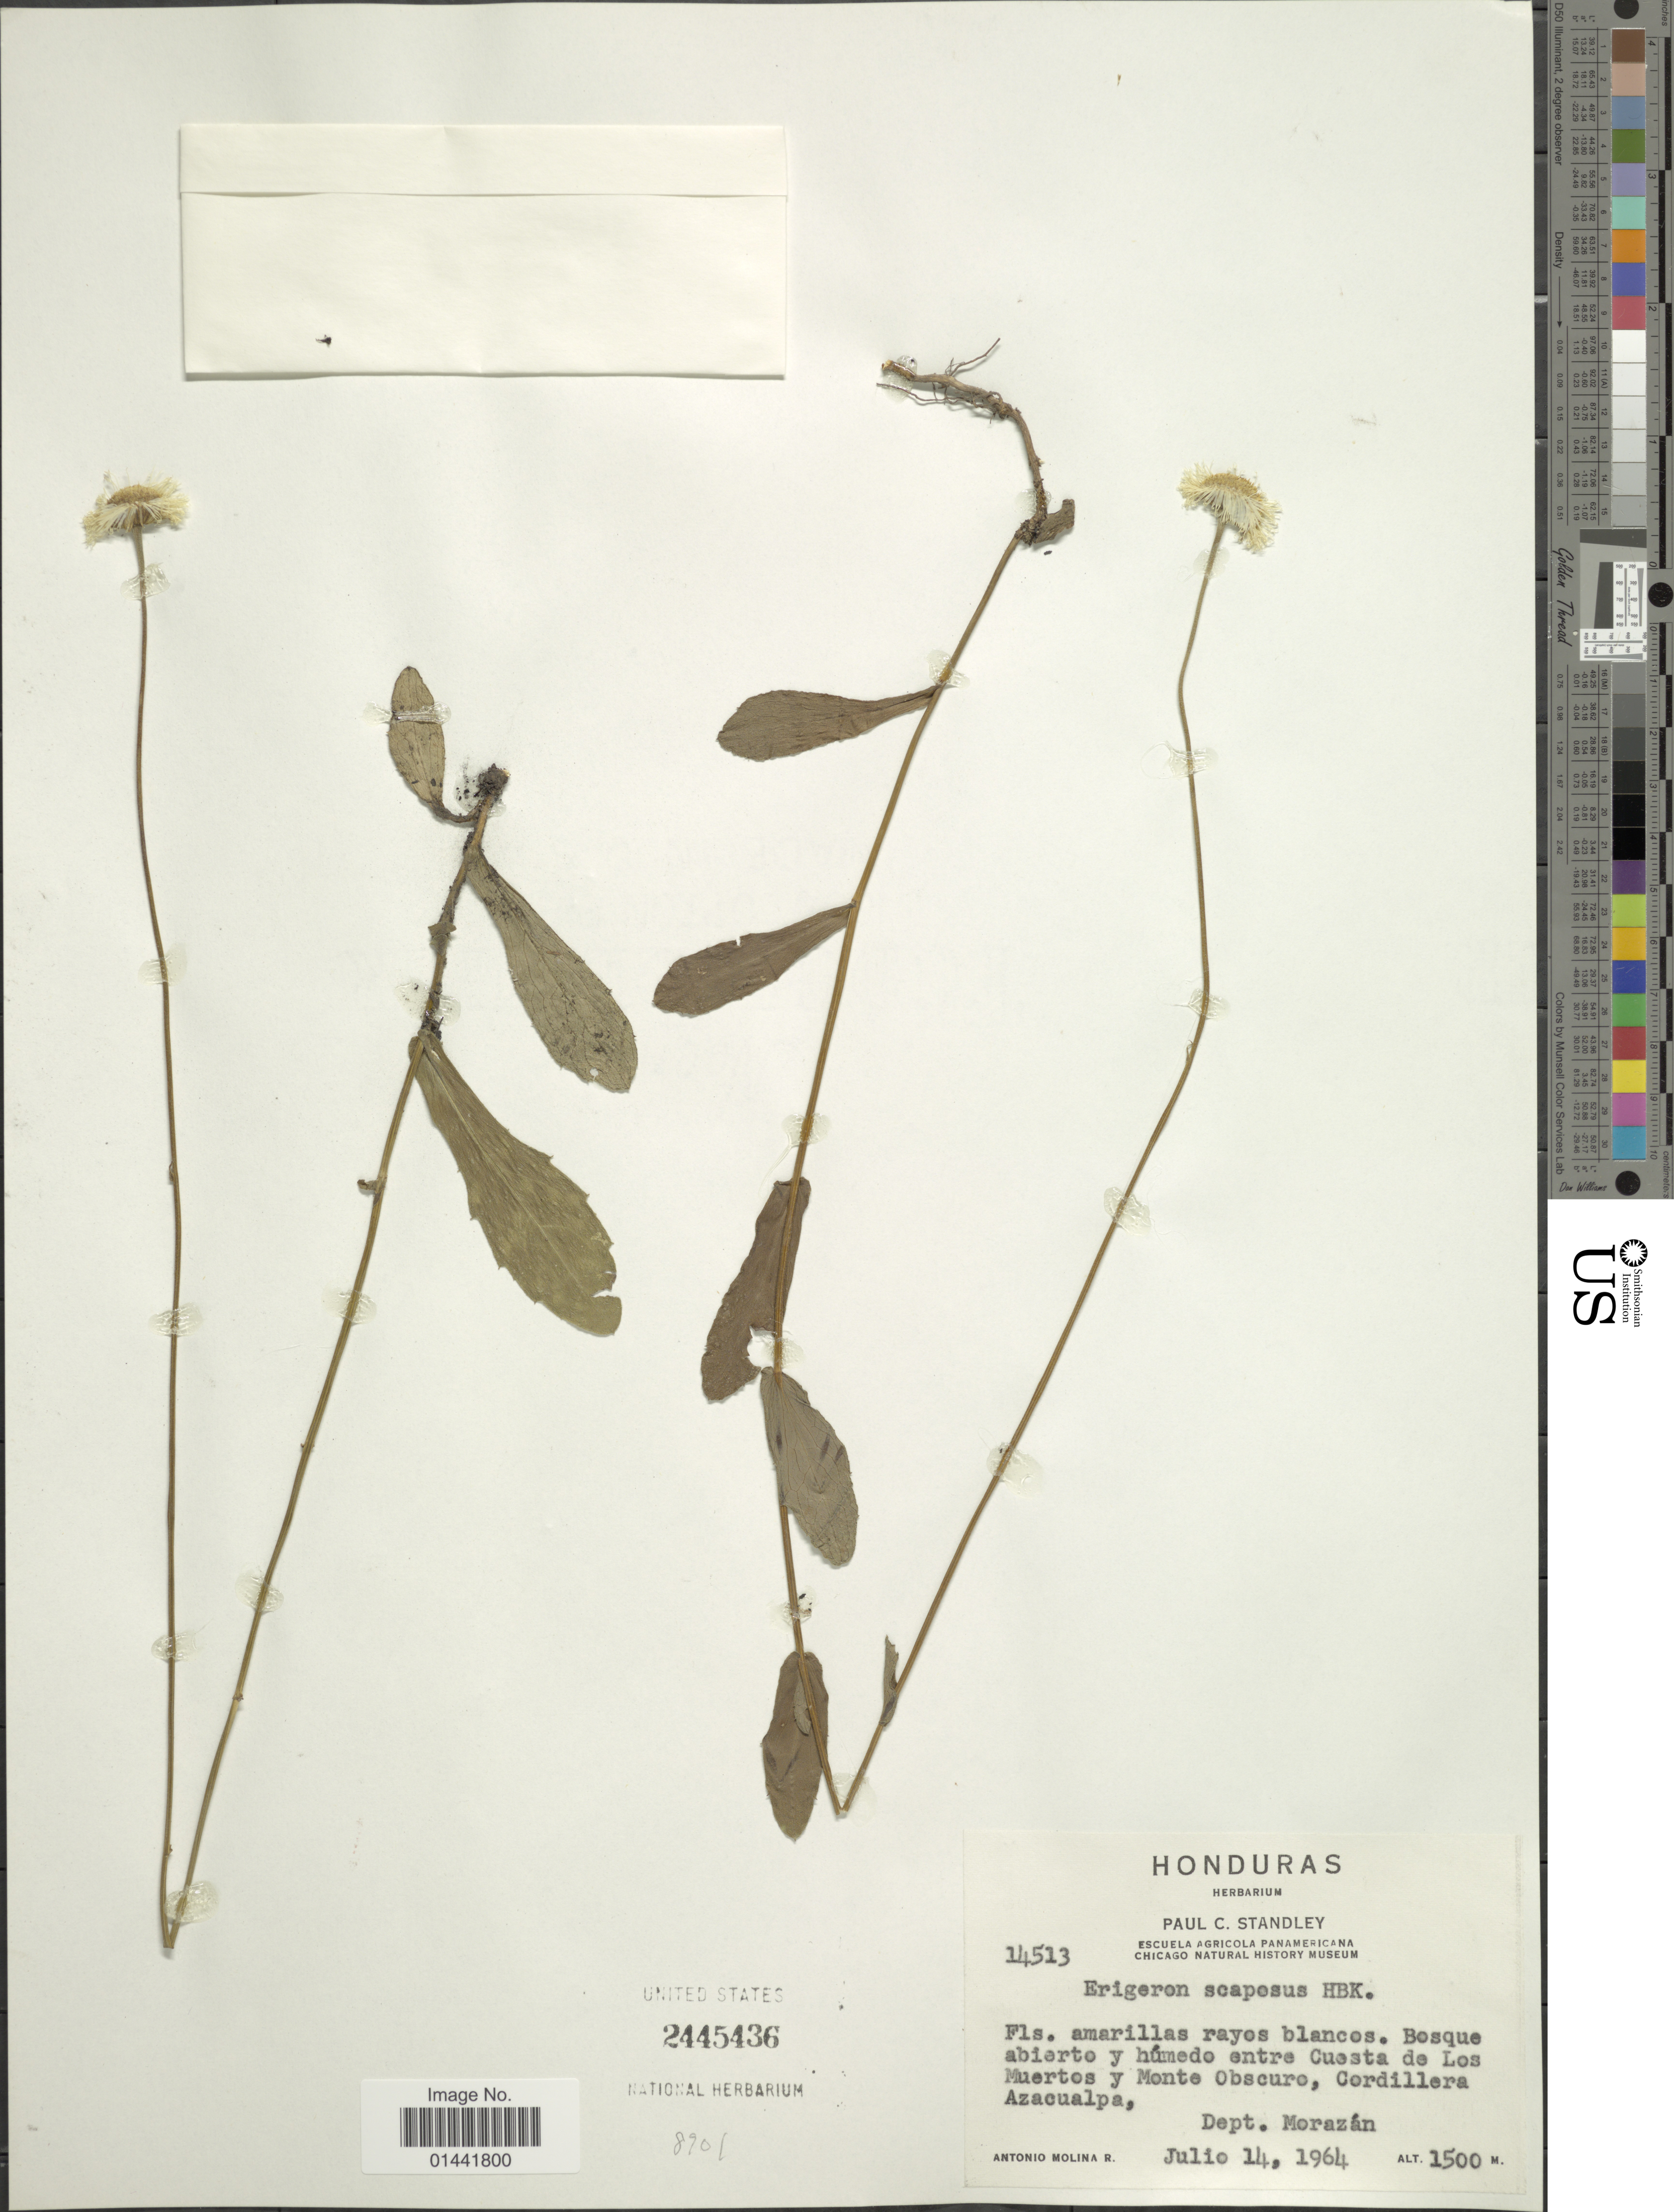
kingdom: Plantae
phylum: Tracheophyta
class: Magnoliopsida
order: Asterales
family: Asteraceae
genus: Erigeron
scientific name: Erigeron scaposus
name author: DC.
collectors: A. Molina R.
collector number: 14513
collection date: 1964-07-14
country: Honduras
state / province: Fco. Morazán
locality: Bosque abierto y húmedo entre Cuesta de Los Muertos y Monte Obscuro, Cordillera Azacualpa, Dept. Morazán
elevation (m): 1500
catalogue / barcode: US 2445436